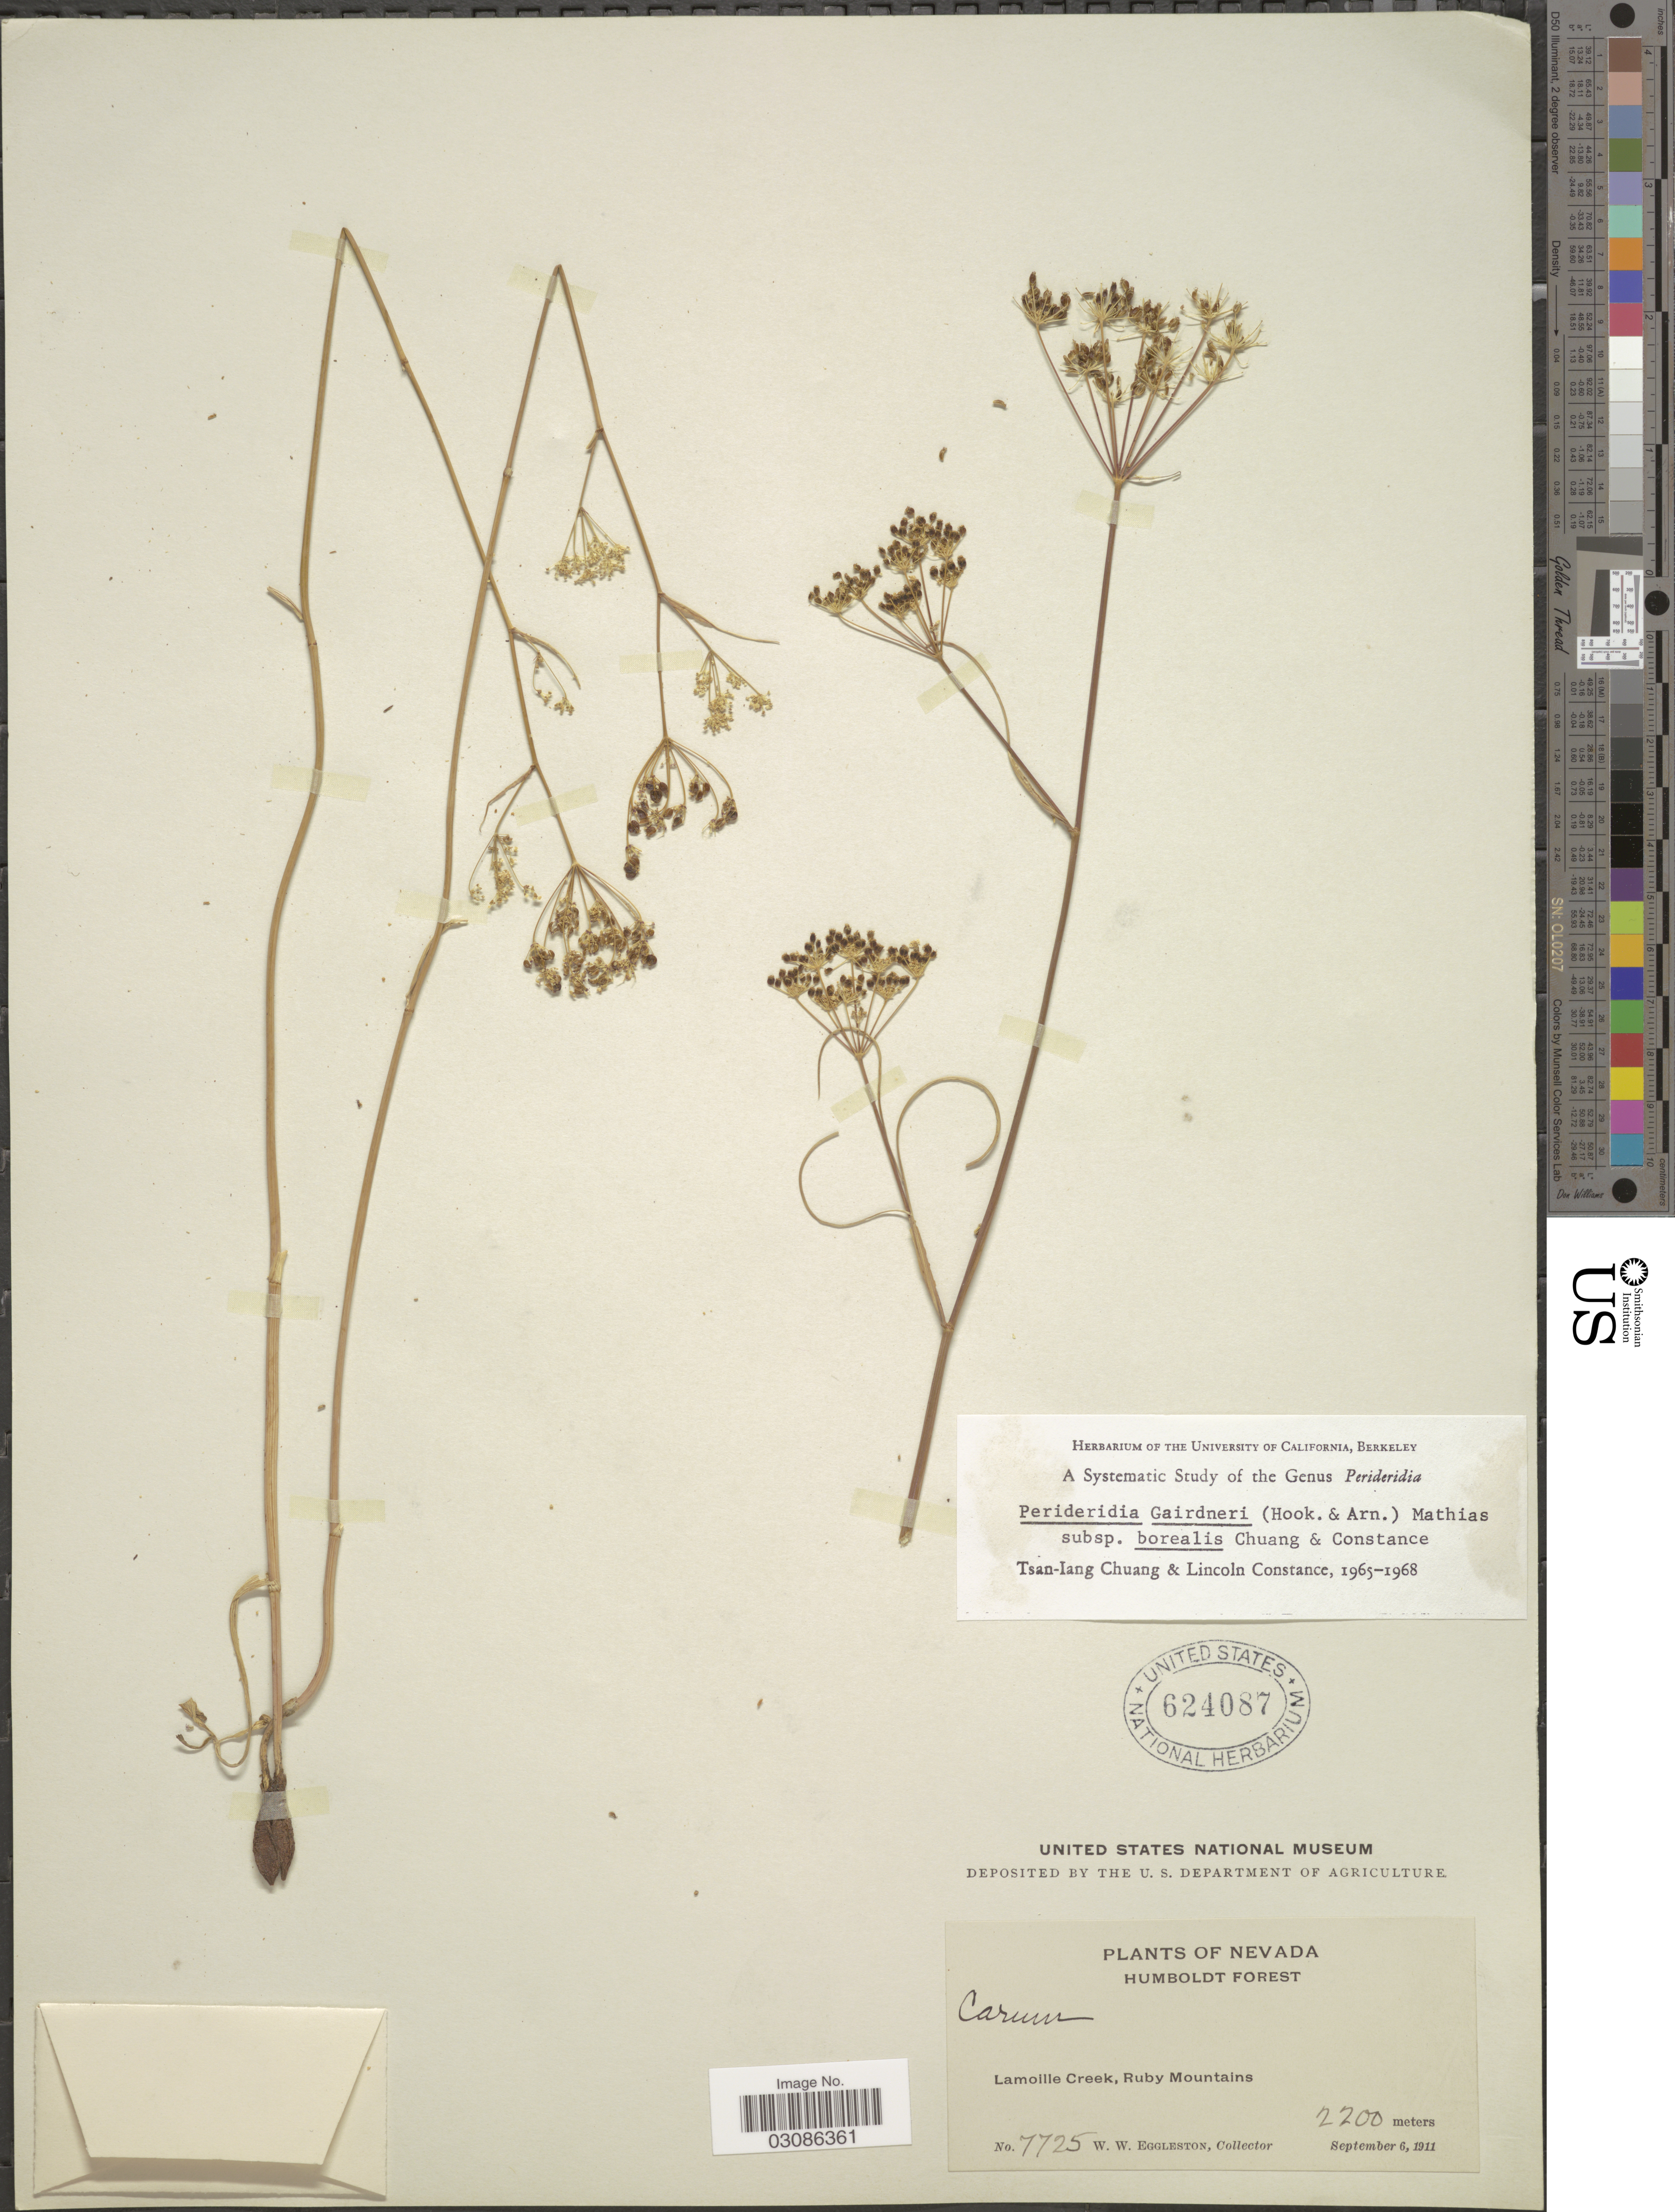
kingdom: Plantae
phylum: Tracheophyta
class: Magnoliopsida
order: Apiales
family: Apiaceae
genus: Perideridia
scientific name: Perideridia gairdneri subsp. borealis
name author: T.I. Chuang & Constance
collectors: W. W. Eggleston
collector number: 7725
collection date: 1911-09-06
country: United States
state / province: Nevada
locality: Humboldt Forest, Lamoille Creek, Ruby Mountains.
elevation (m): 2200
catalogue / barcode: US 624087